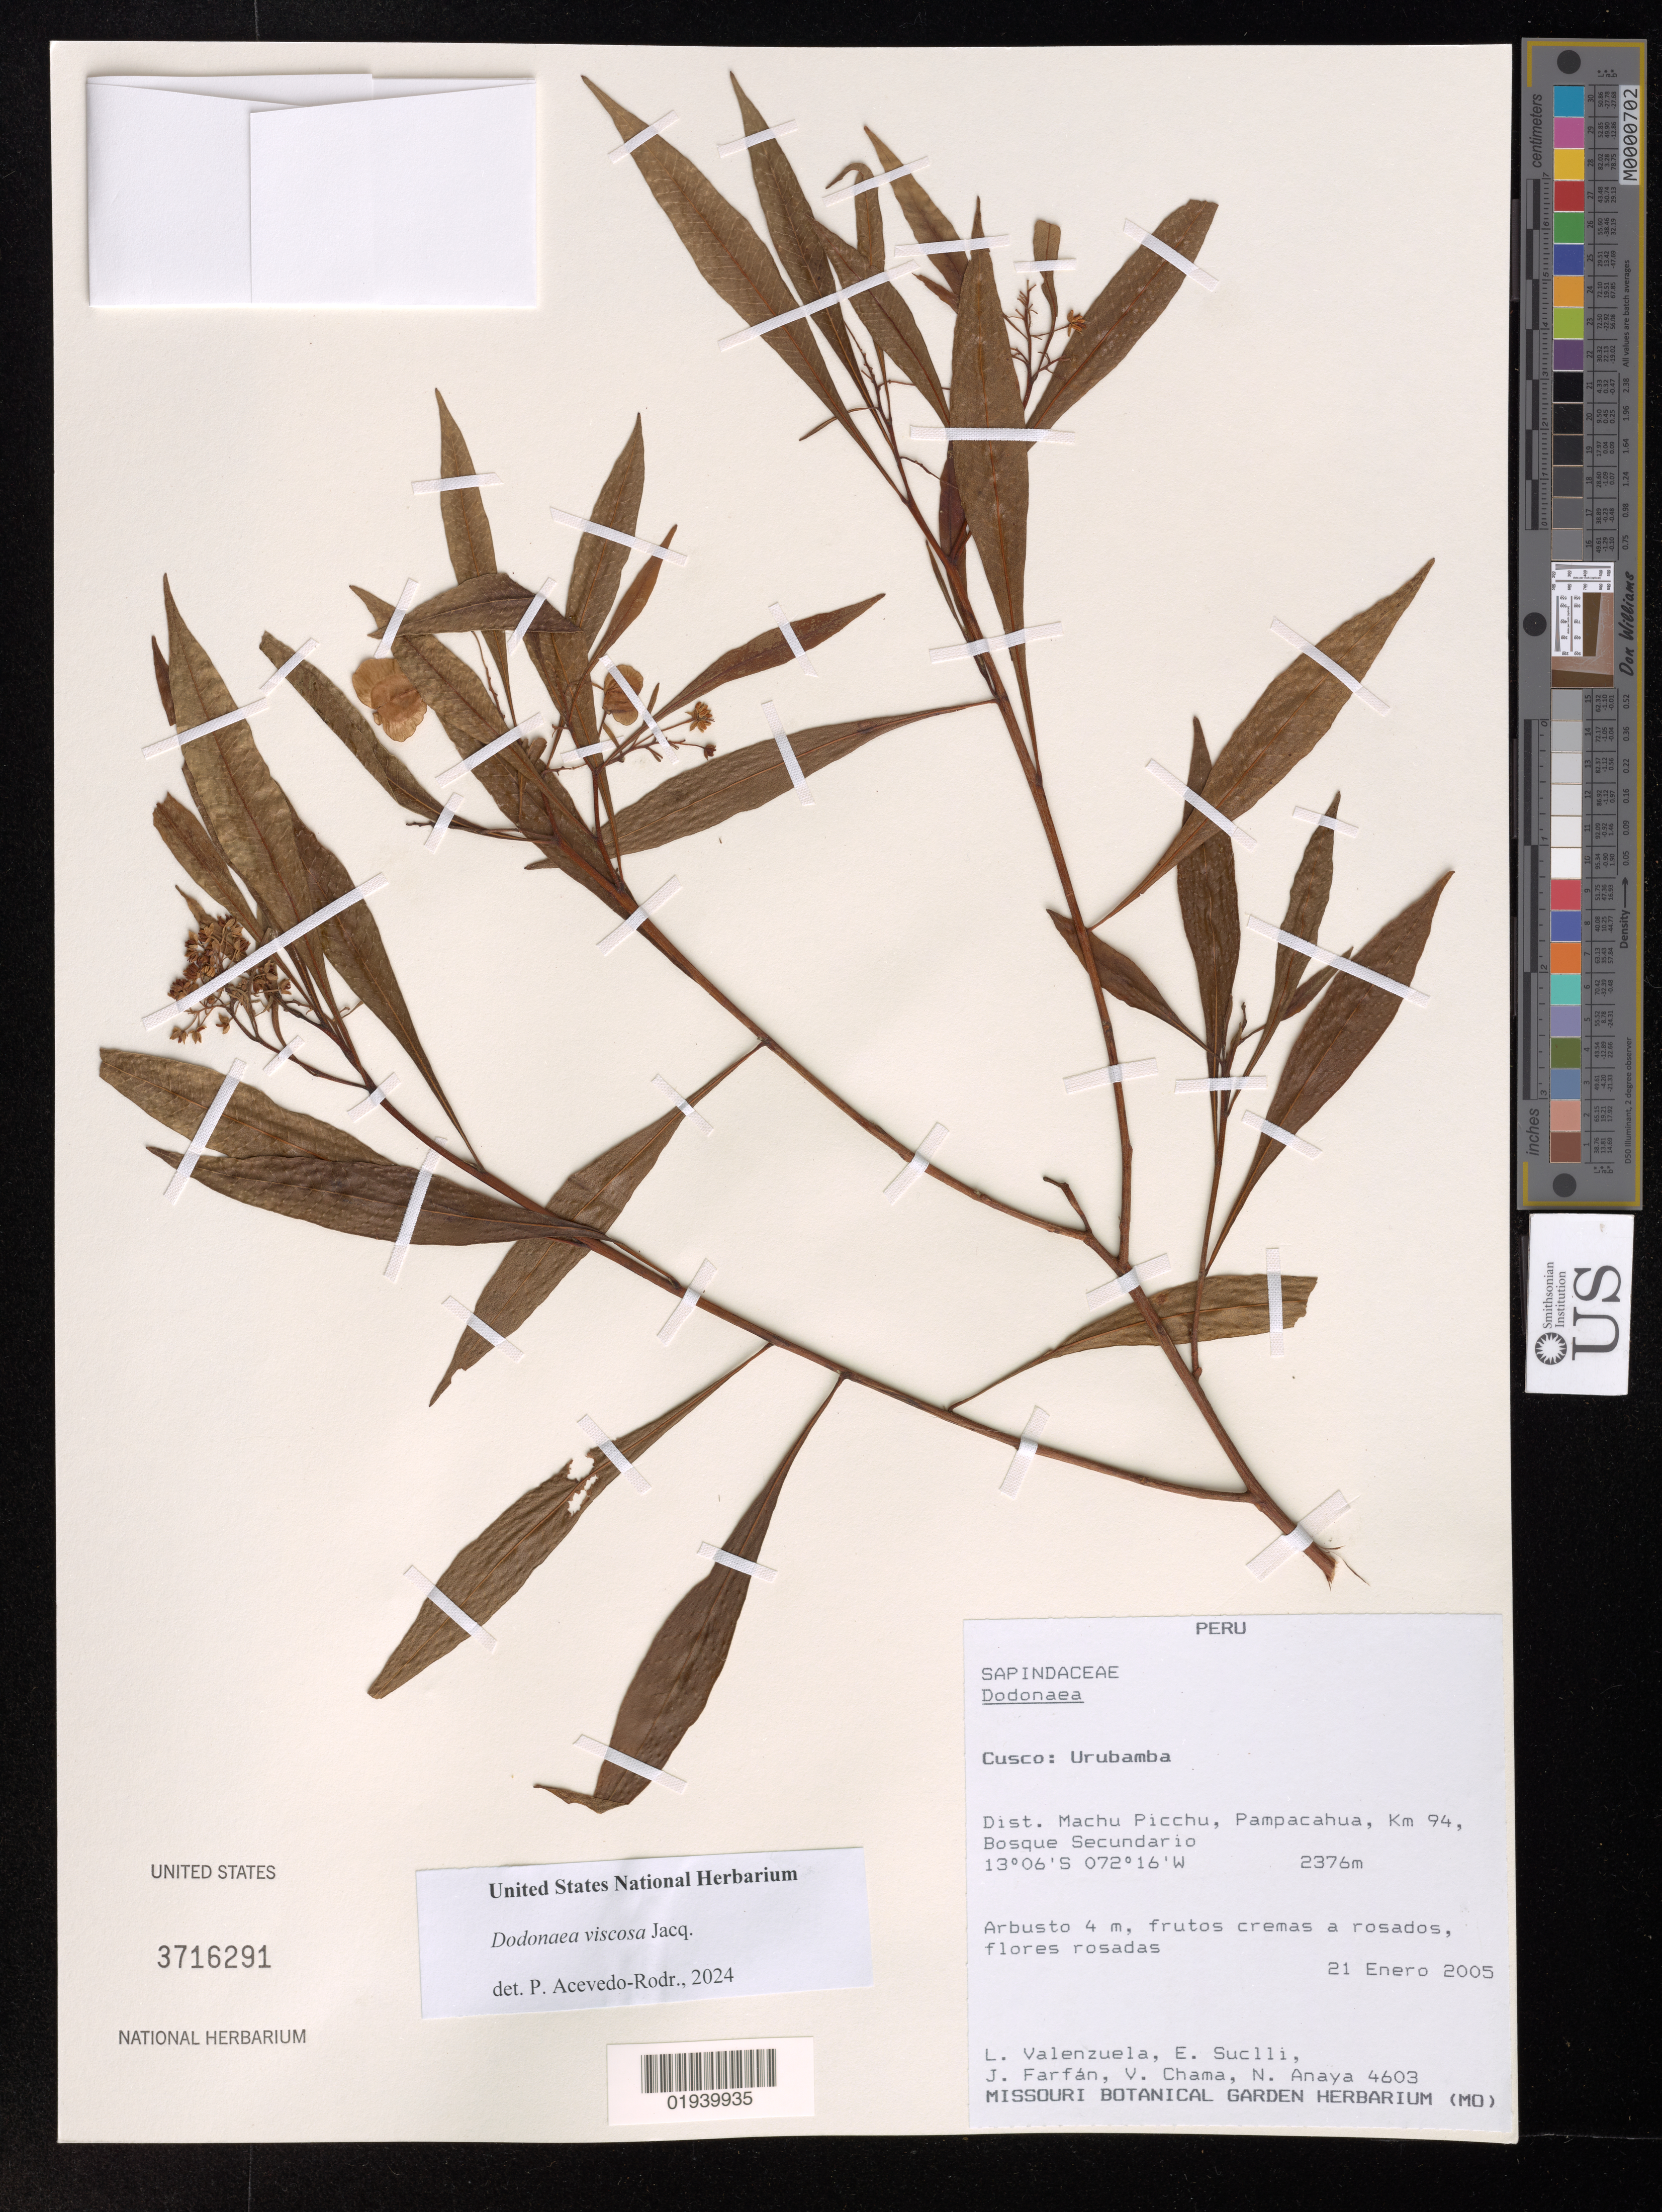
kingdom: Plantae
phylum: Tracheophyta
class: Magnoliopsida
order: Sapindales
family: Sapindaceae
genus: Dodonaea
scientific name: Dodonaea viscosa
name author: Jacq.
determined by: Acevedo-Rodriguez, P., (US), Smithsonian Institution - National Museum of Natural History (UNITED STATES)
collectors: L. Valenzuela, E. Suclli, J. Farfán, V. Chama & N. Anaya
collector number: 4603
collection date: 2005-01-21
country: Peru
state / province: Cusco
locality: Urubamba. Dist. Machu Picchu, Pampacahua, km 94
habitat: Bosque secundario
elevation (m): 2376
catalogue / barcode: US 3716291